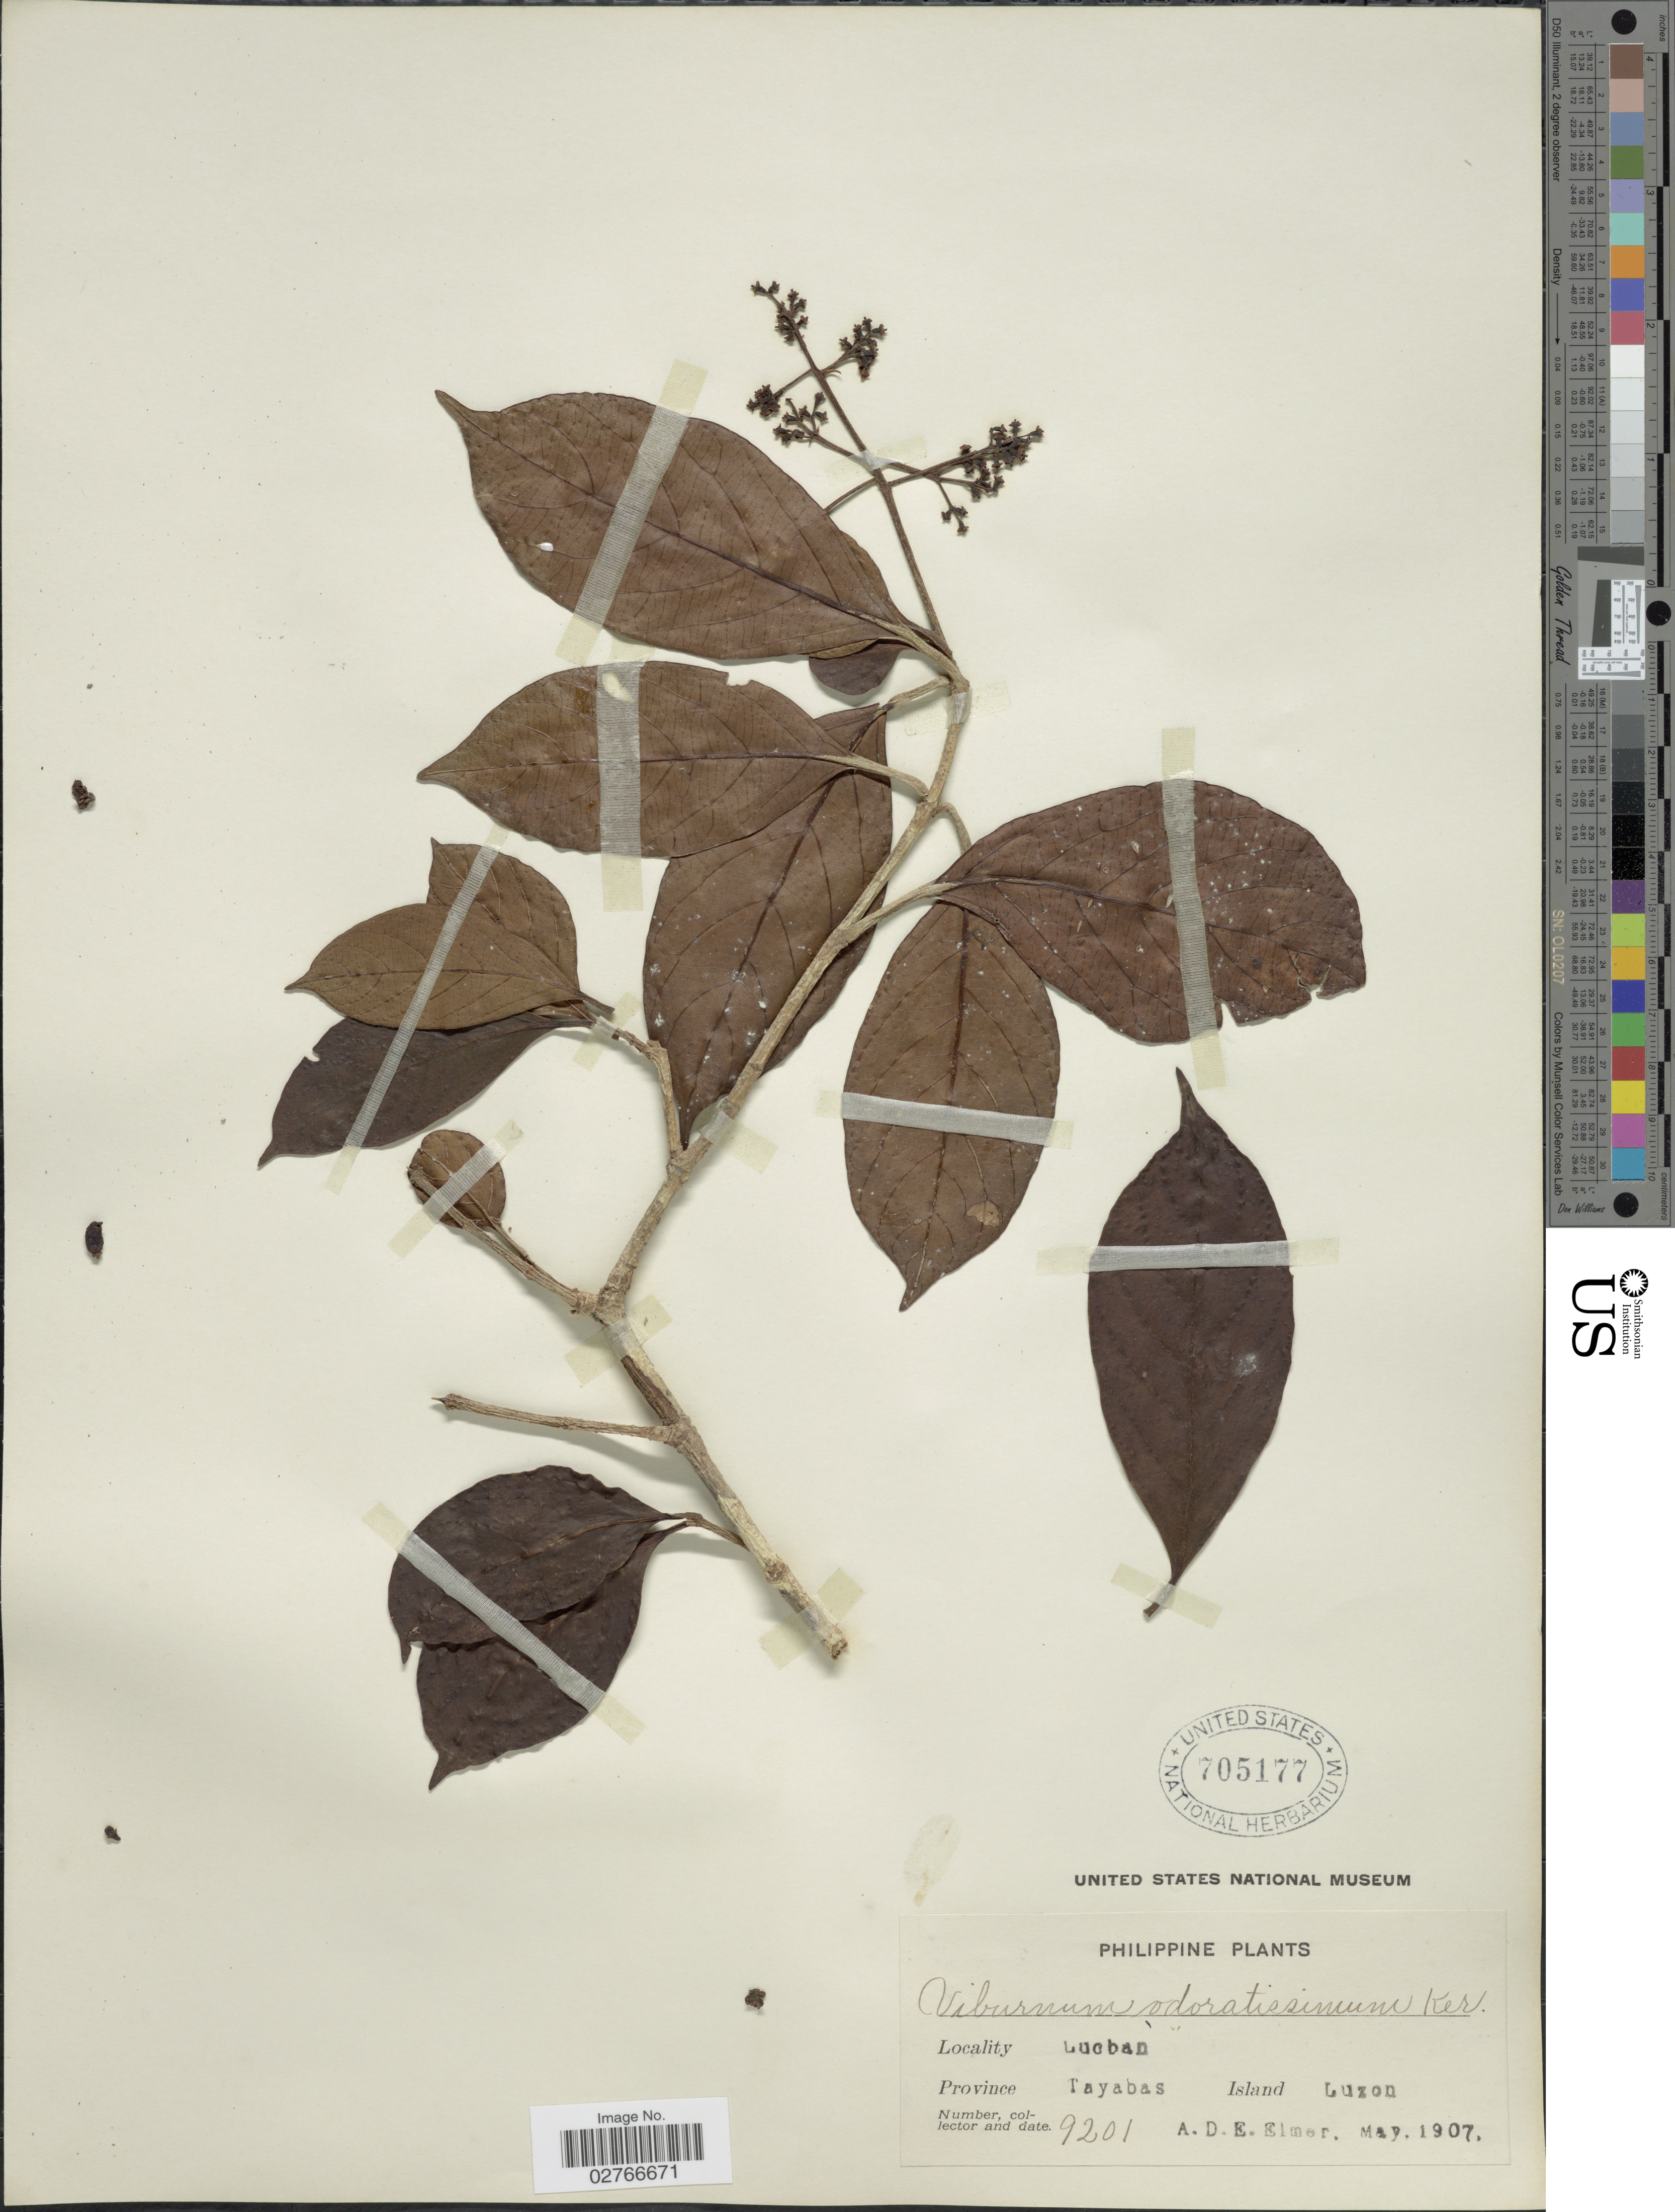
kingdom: Plantae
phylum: Tracheophyta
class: Magnoliopsida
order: Dipsacales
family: Viburnaceae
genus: Viburnum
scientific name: Viburnum odoratissimum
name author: Ker Gawl.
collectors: A. D. E. Elmer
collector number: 9201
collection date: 1907-05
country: Philippines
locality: Lucban. Province Tayabas, Island Luzon.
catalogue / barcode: US 705177